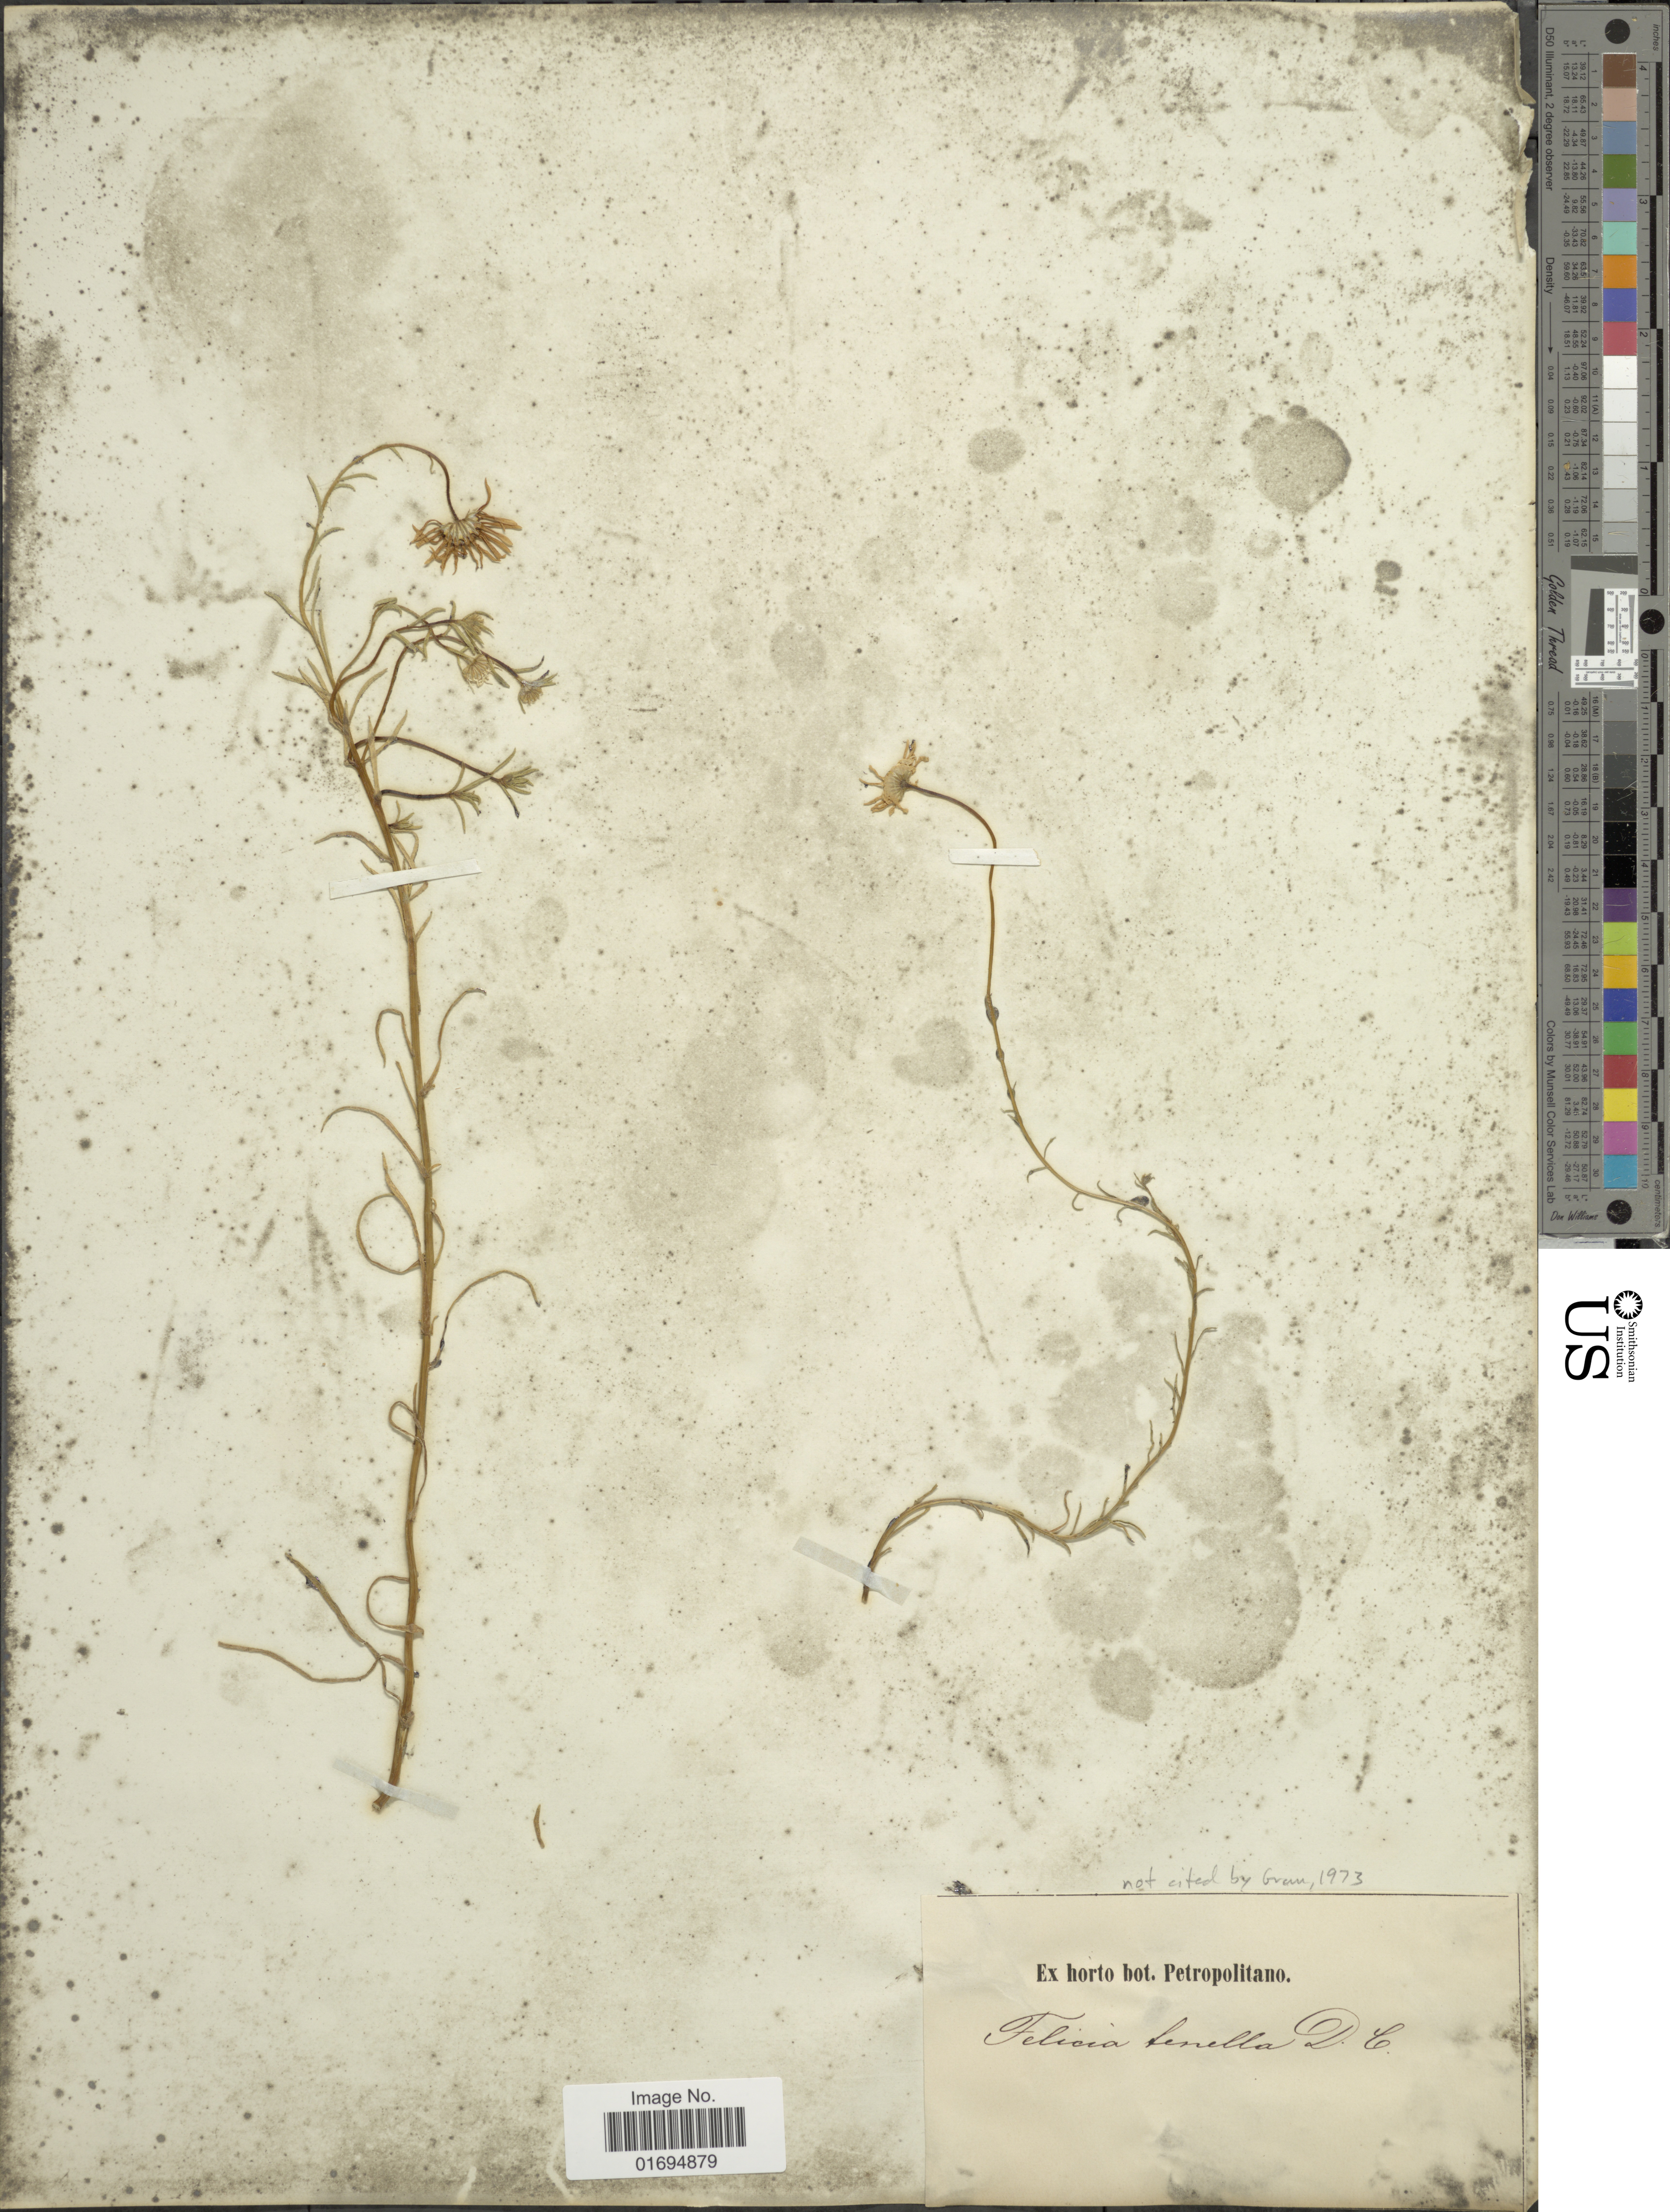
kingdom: Plantae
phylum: Tracheophyta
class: Magnoliopsida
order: Asterales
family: Asteraceae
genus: Felicia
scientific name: Felicia sp.